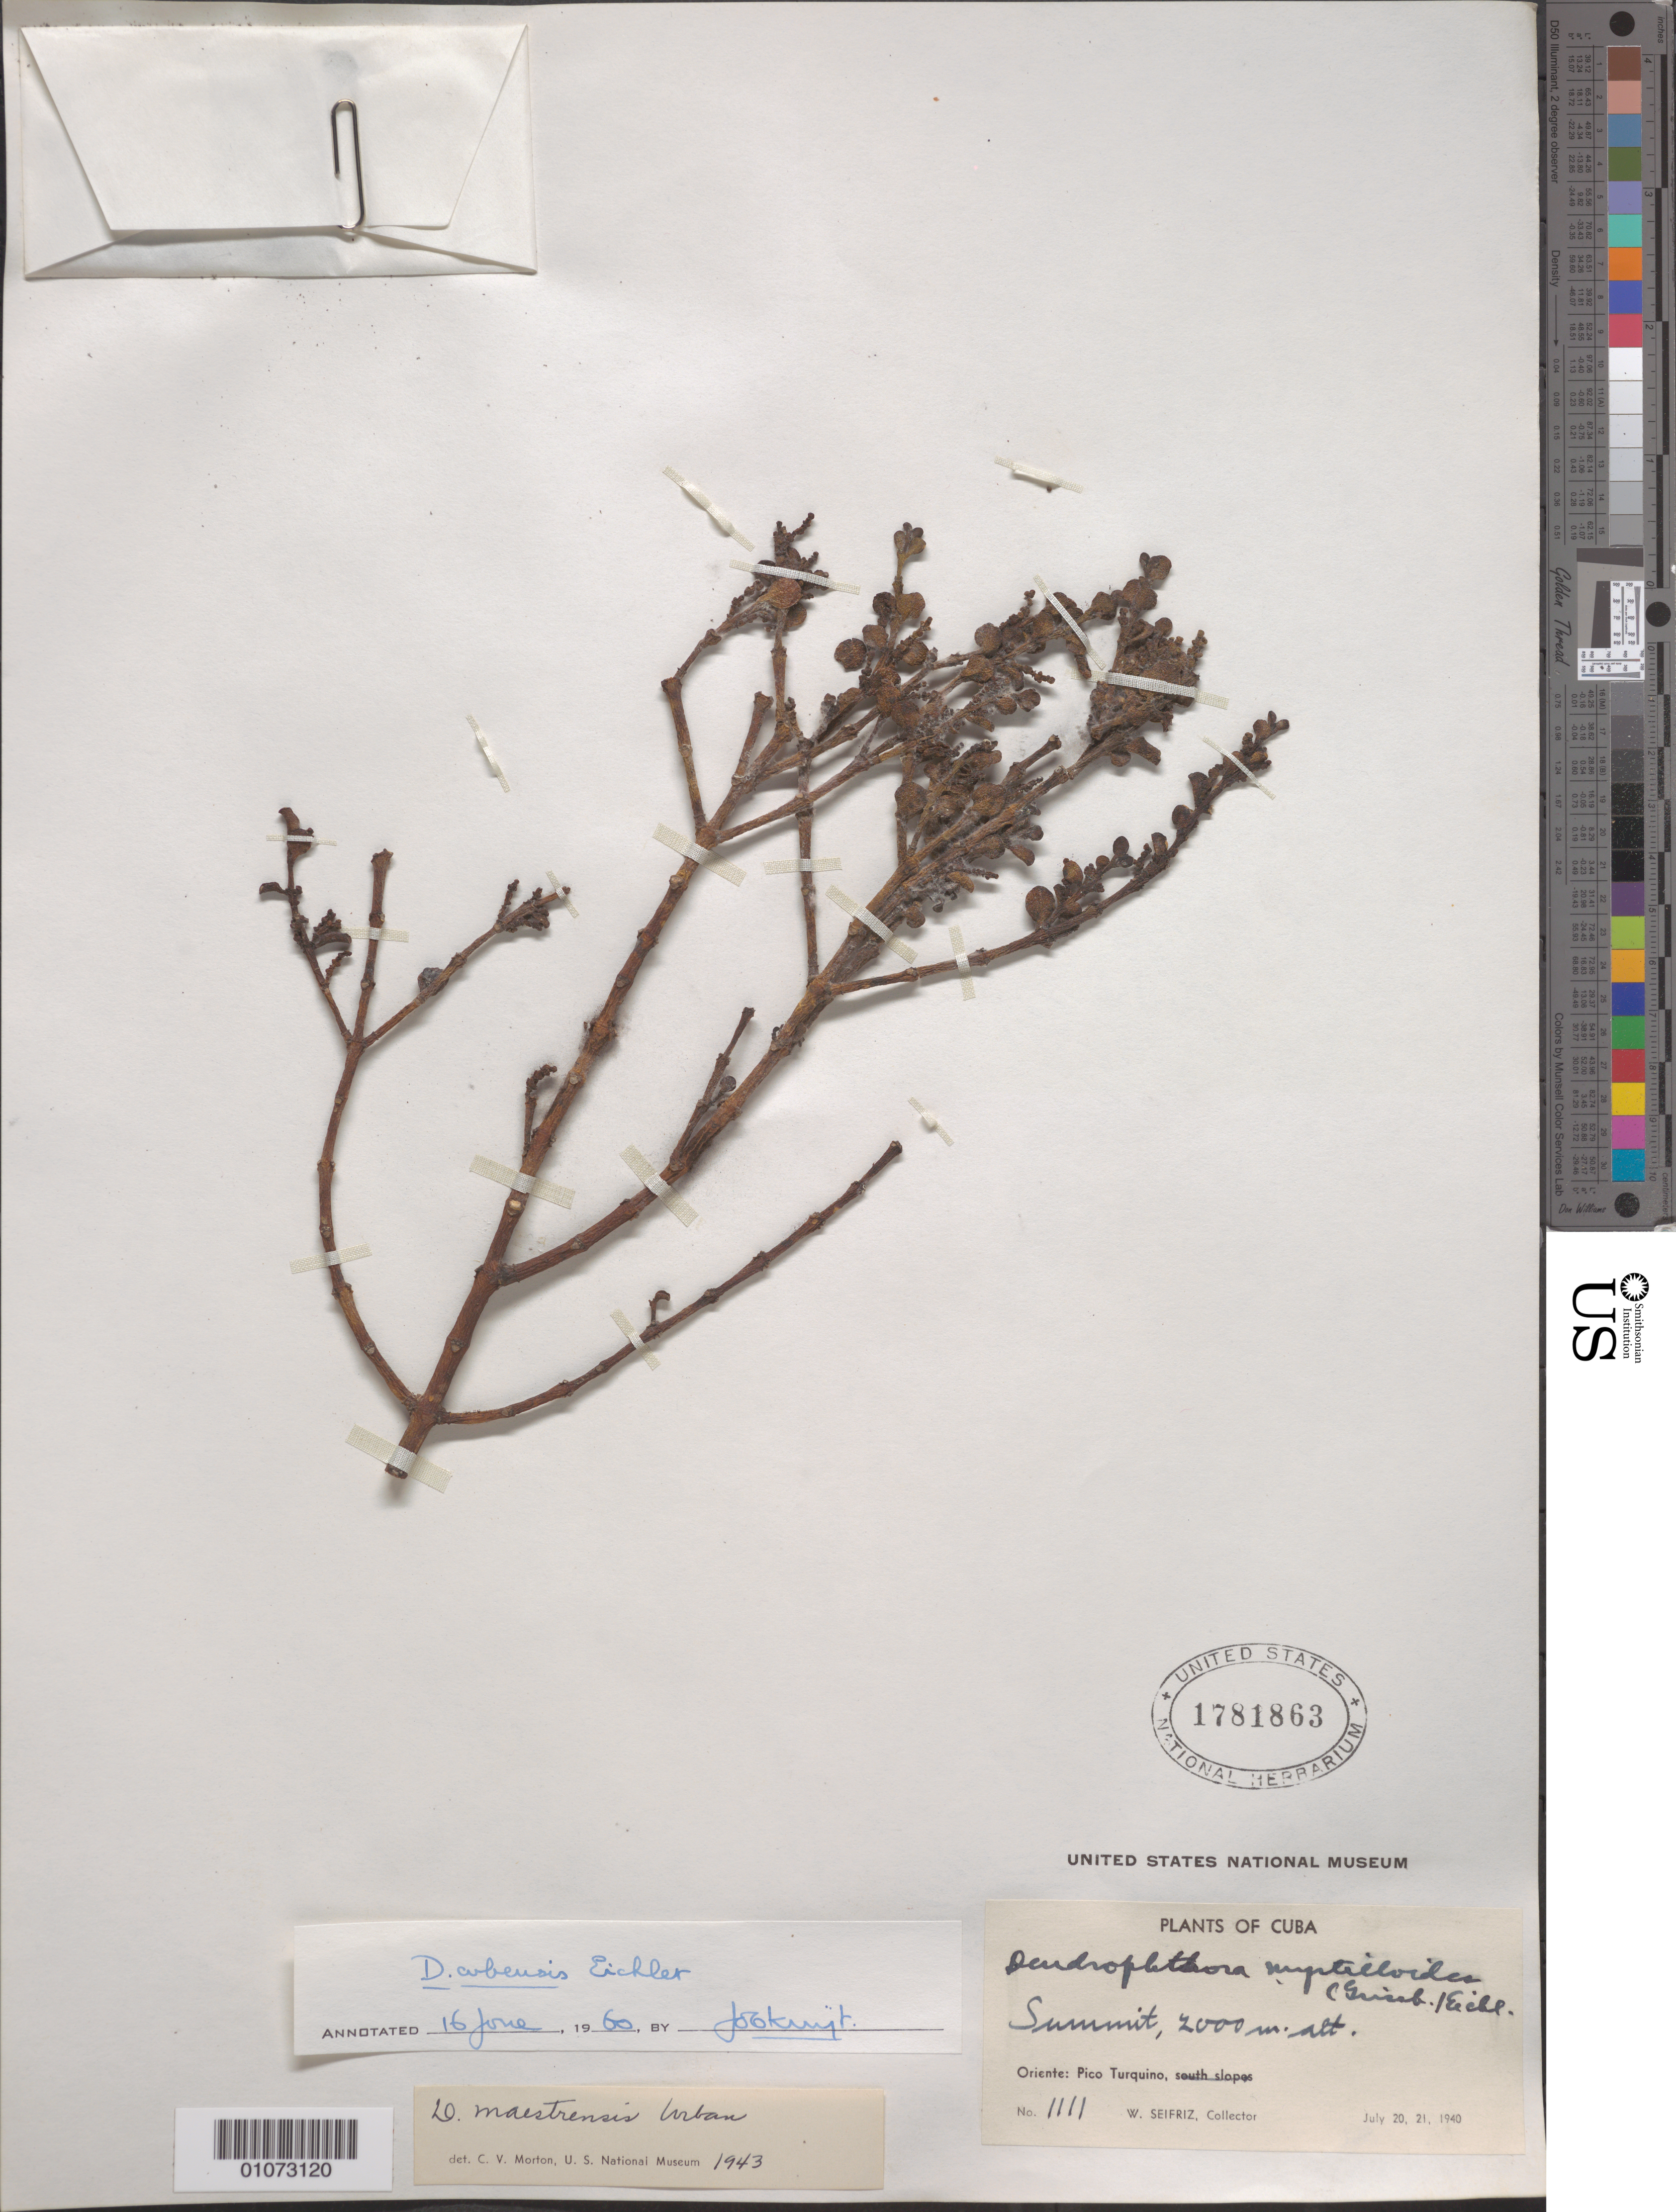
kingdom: Plantae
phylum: Tracheophyta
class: Magnoliopsida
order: Santalales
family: Viscaceae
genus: Dendrophthora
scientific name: Dendrophthora cubensis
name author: Eichler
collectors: W. Seifriz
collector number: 1111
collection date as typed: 20 Jul 1940 and 21 Jul 1940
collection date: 1940-07-20,1940-07-21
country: Cuba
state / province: Oriente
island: Cuba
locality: Pico Turquine, S slopes Summit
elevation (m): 2000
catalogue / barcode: US 1781863